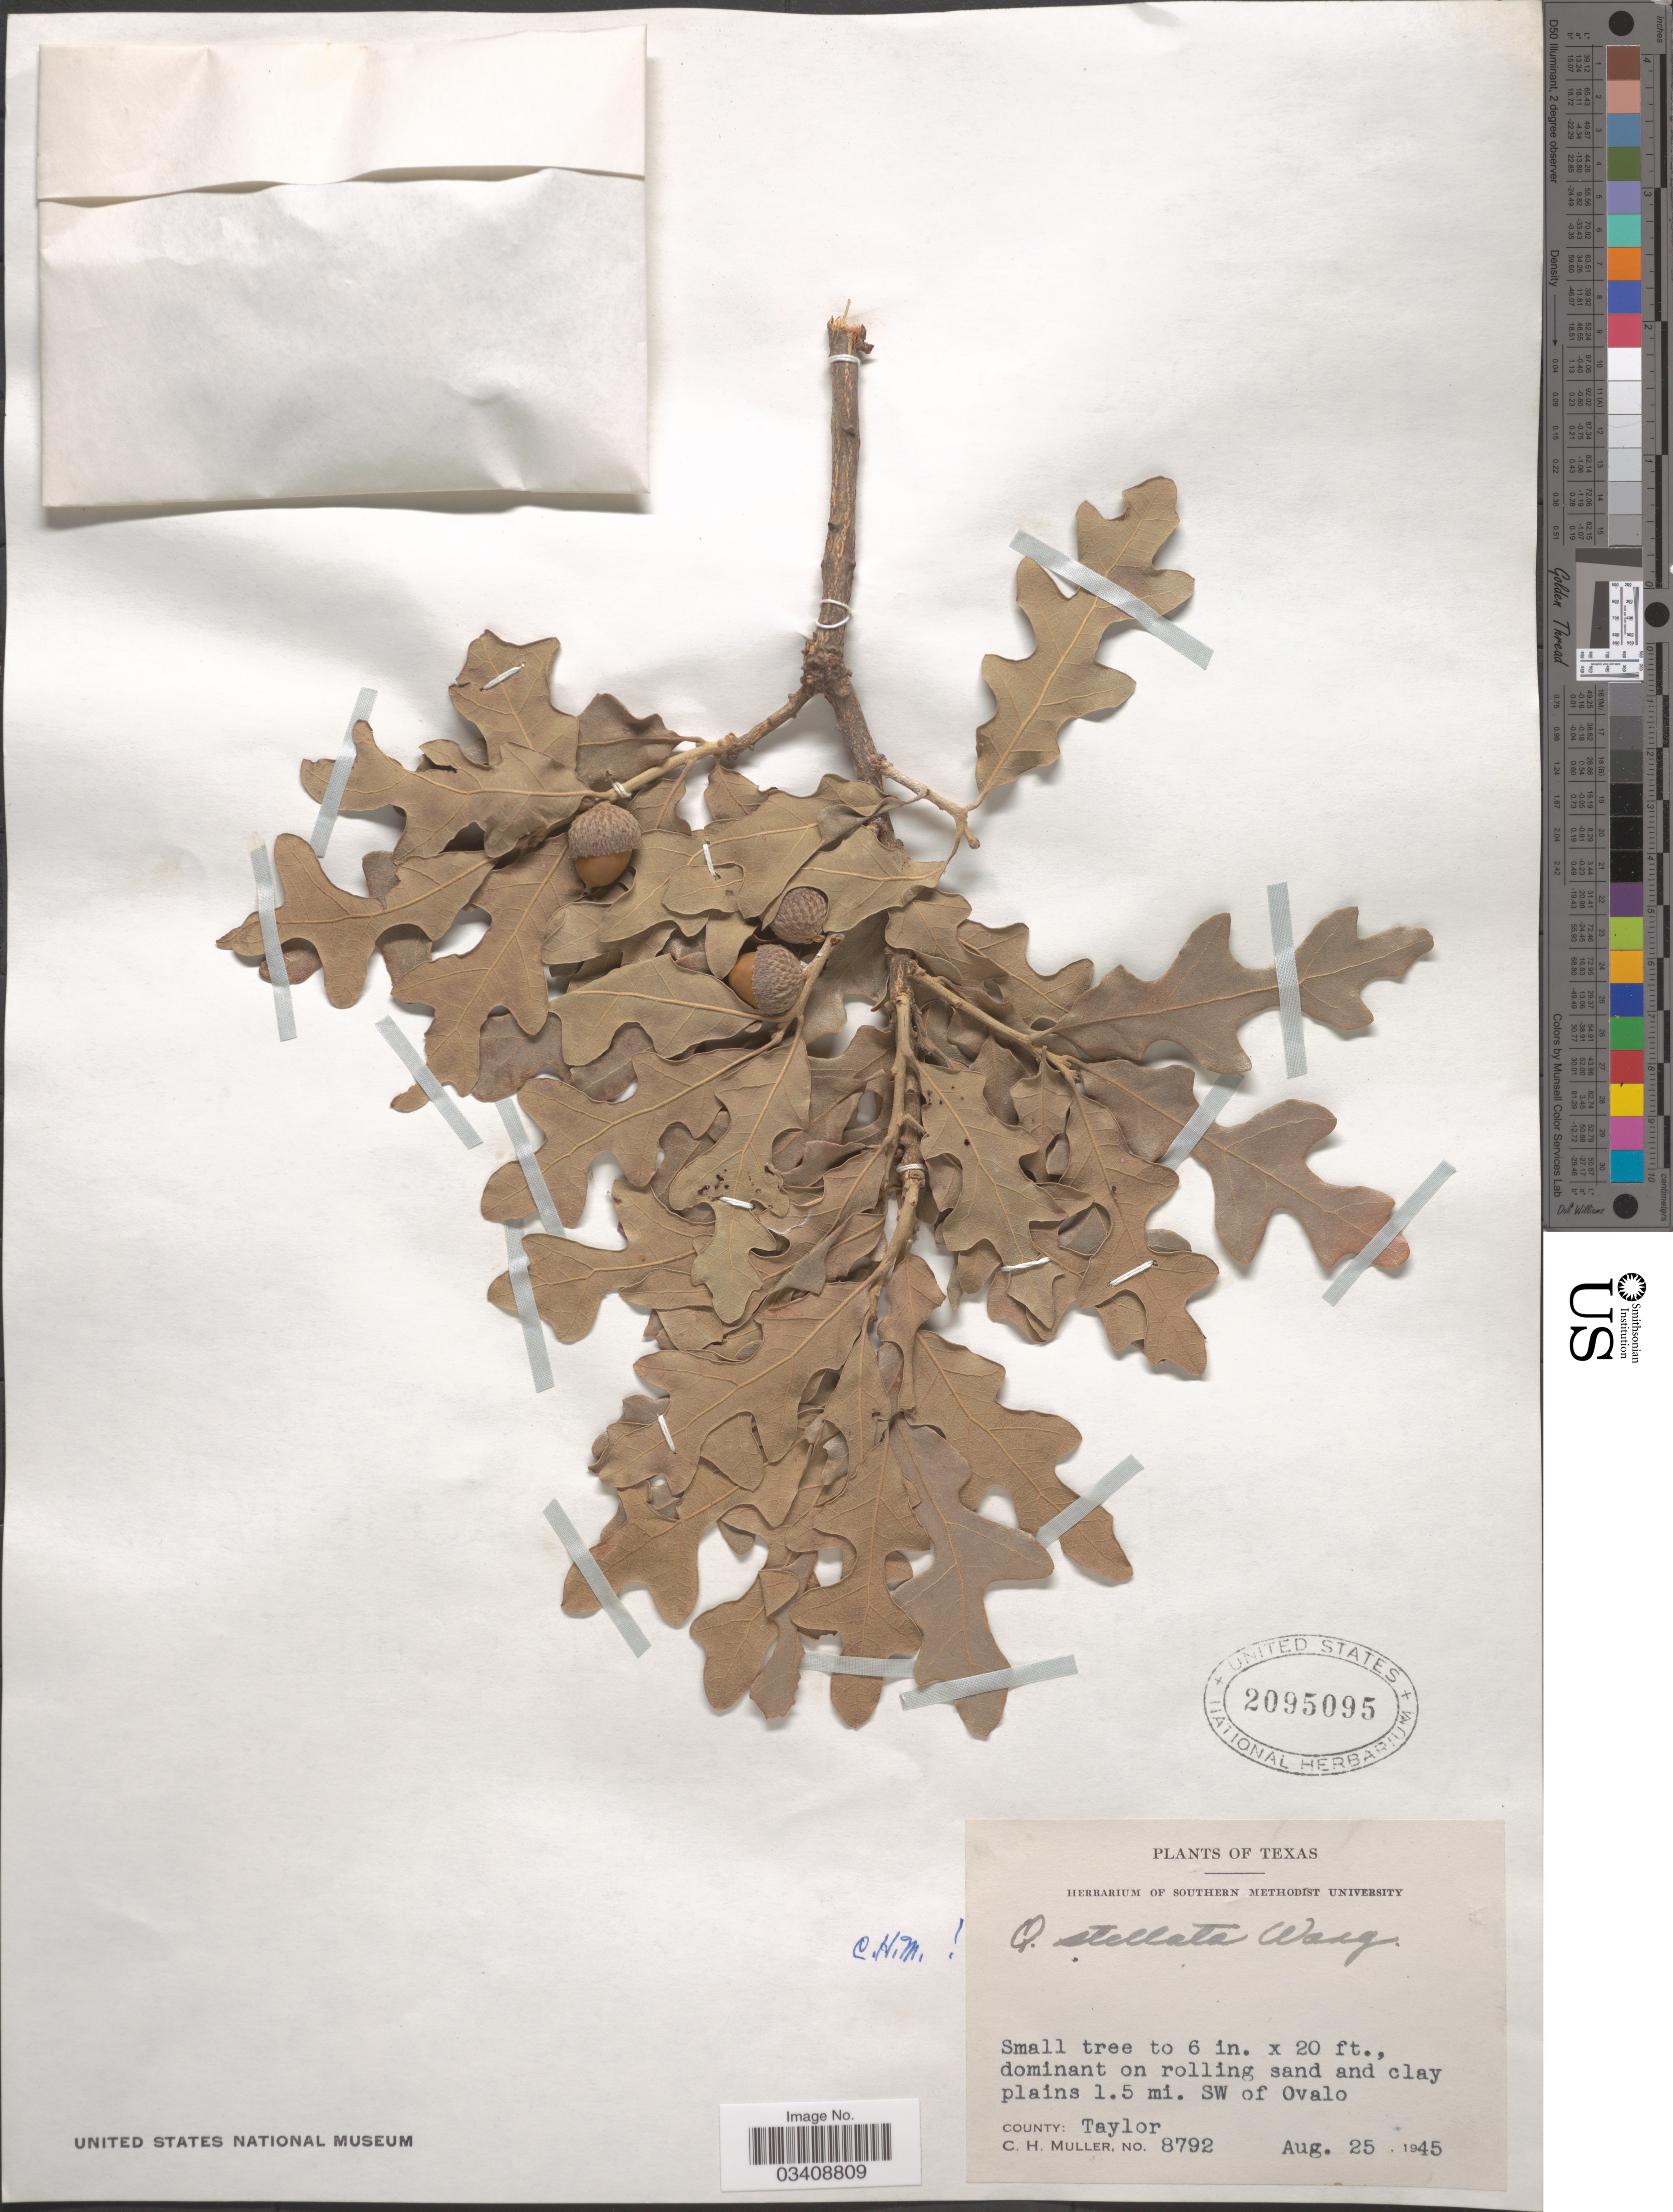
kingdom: Plantae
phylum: Tracheophyta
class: Magnoliopsida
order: Fagales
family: Fagaceae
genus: Quercus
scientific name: Quercus stellata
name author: Wangenh.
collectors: C. H. Mueller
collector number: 8792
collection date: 1945-08-25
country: United States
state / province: Texas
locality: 15 mi. SW of Ovalo. County: Taylor.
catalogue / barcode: US 2095095